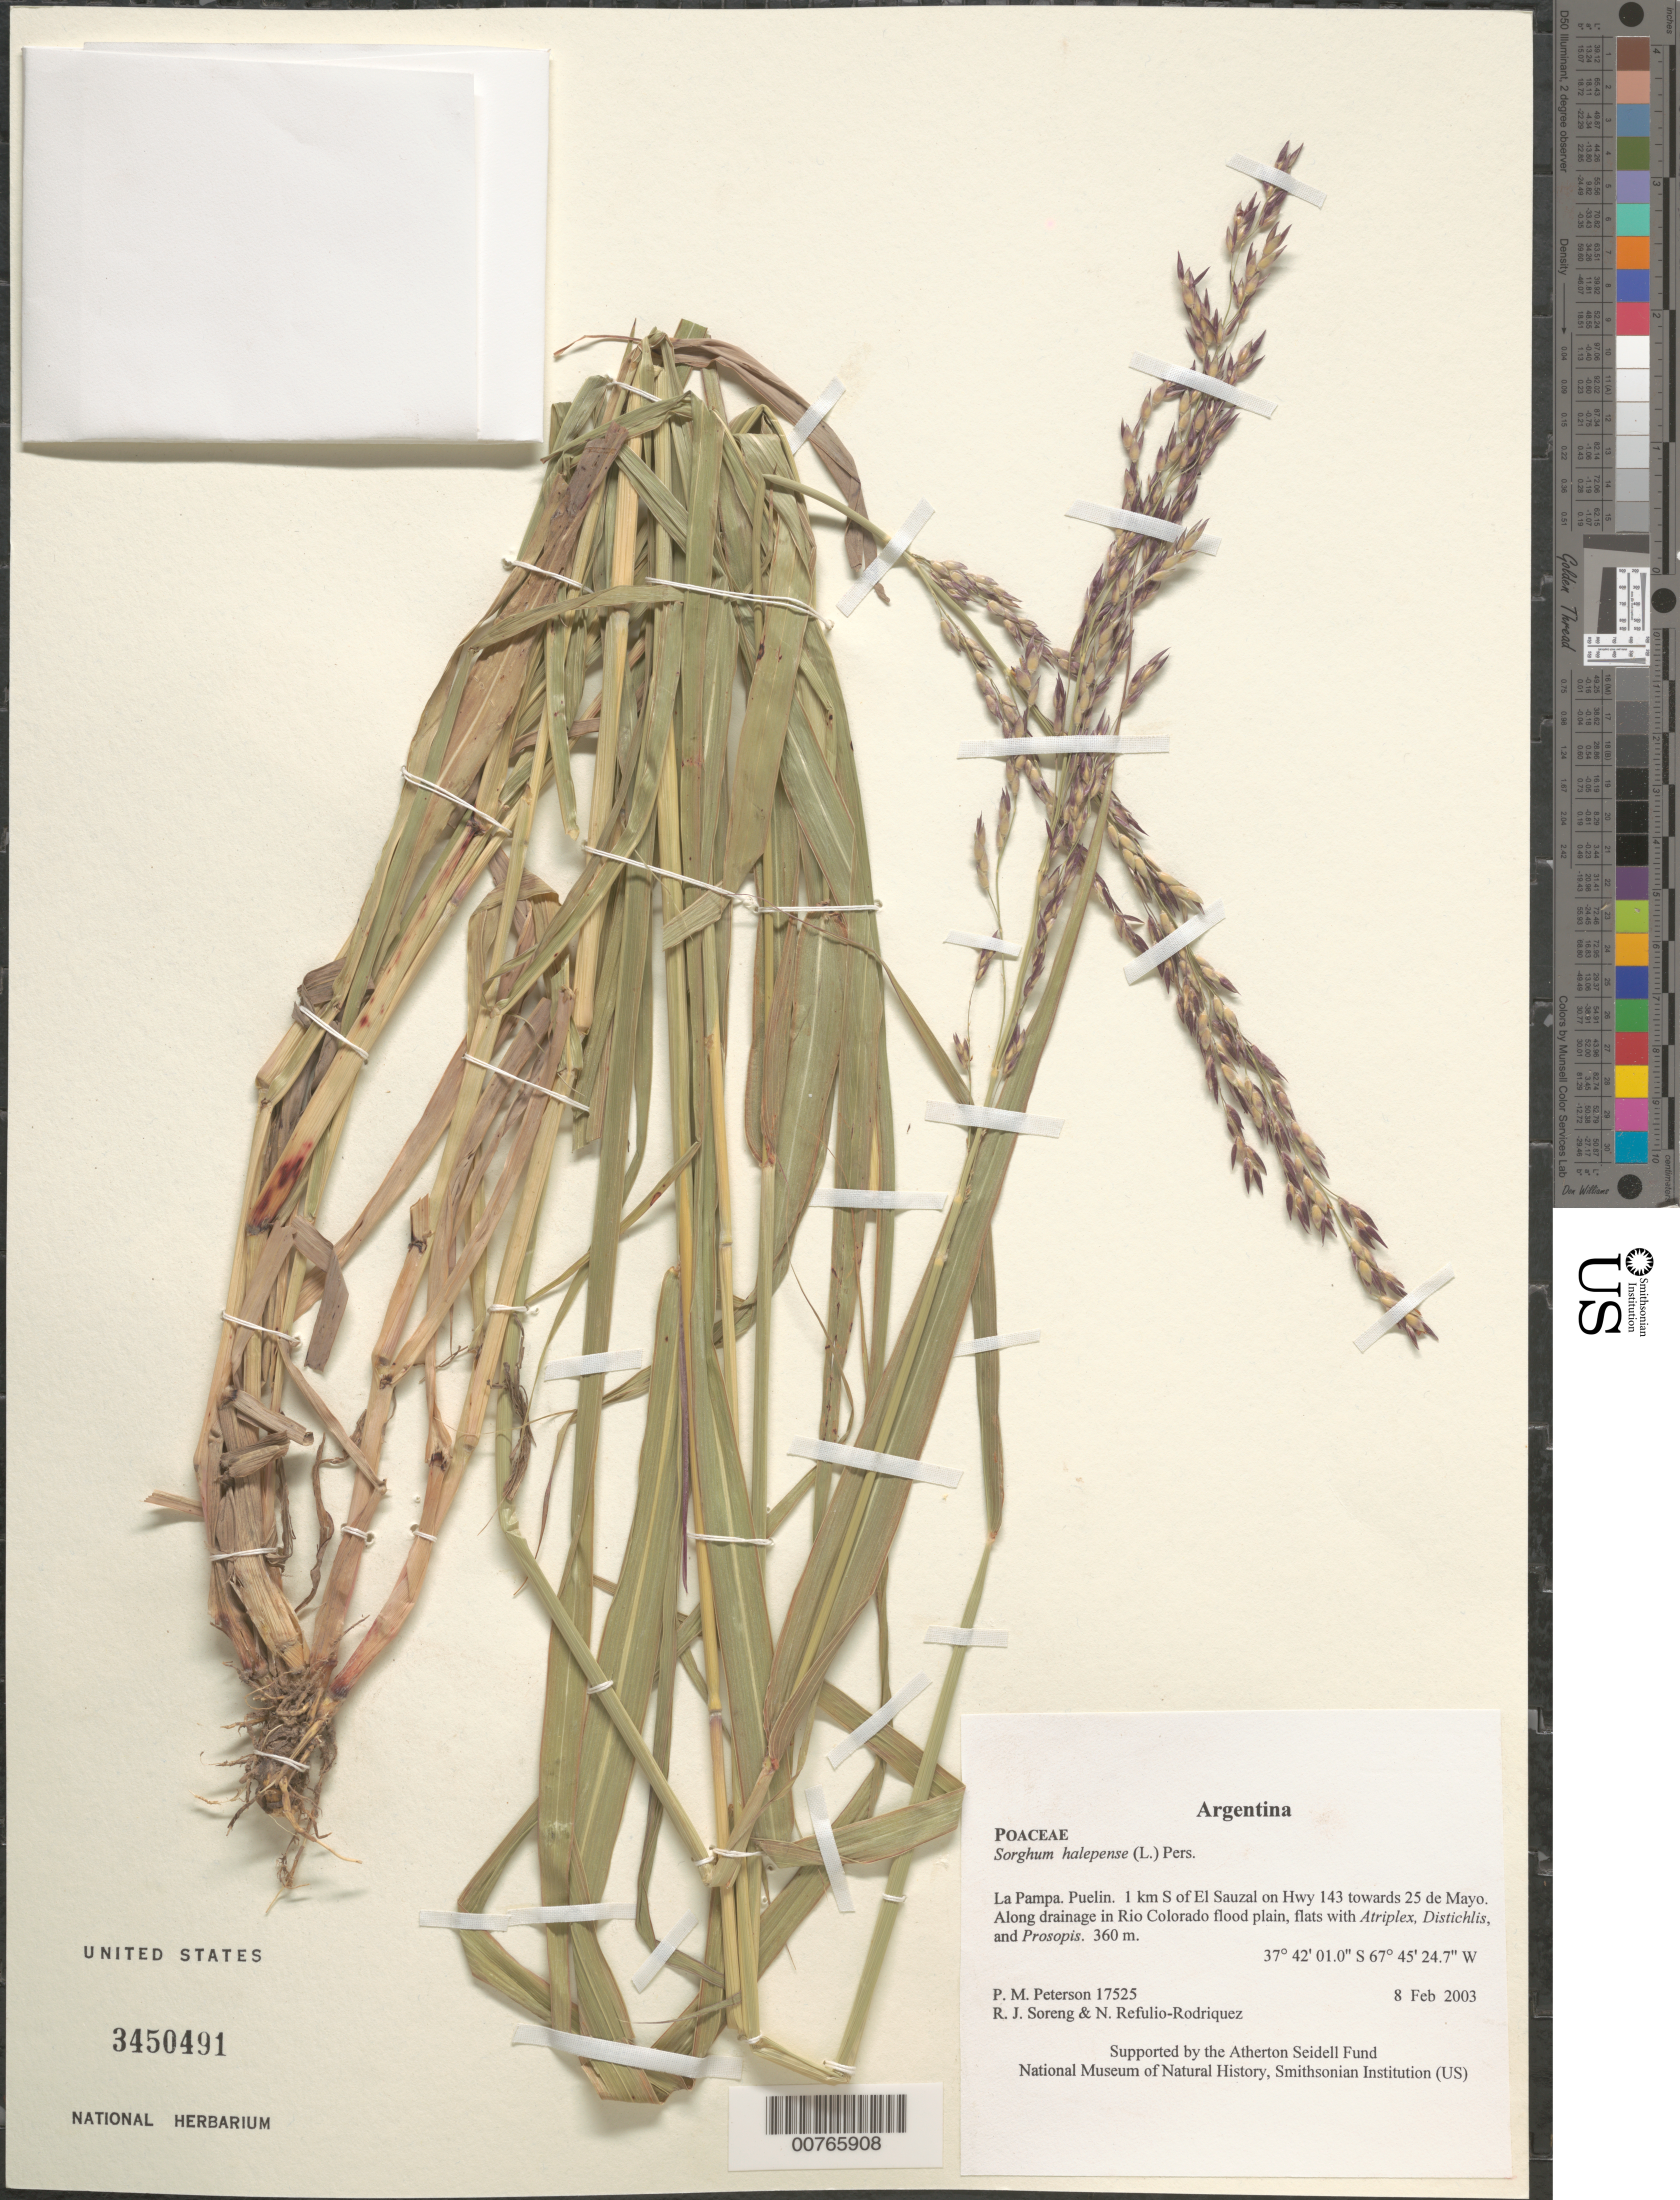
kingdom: Plantae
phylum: Tracheophyta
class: Liliopsida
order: Poales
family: Poaceae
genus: Sorghum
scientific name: Sorghum halepense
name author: (L.) Pers.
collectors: P. M. Peterson, R. J. Soreng & N. Refulio-Rodríguez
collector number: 17525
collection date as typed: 08 Feb 2003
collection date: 2003-02-08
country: Argentina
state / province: La Pampa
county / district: Puelin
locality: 1 km S of El Sauzal on Hwy 143 towards 25 de Mayo. Along drainage in Rio Colorado flood plain, flats with Atriplex, Distichlis, and Prosopis.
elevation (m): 360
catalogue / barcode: US 3450491